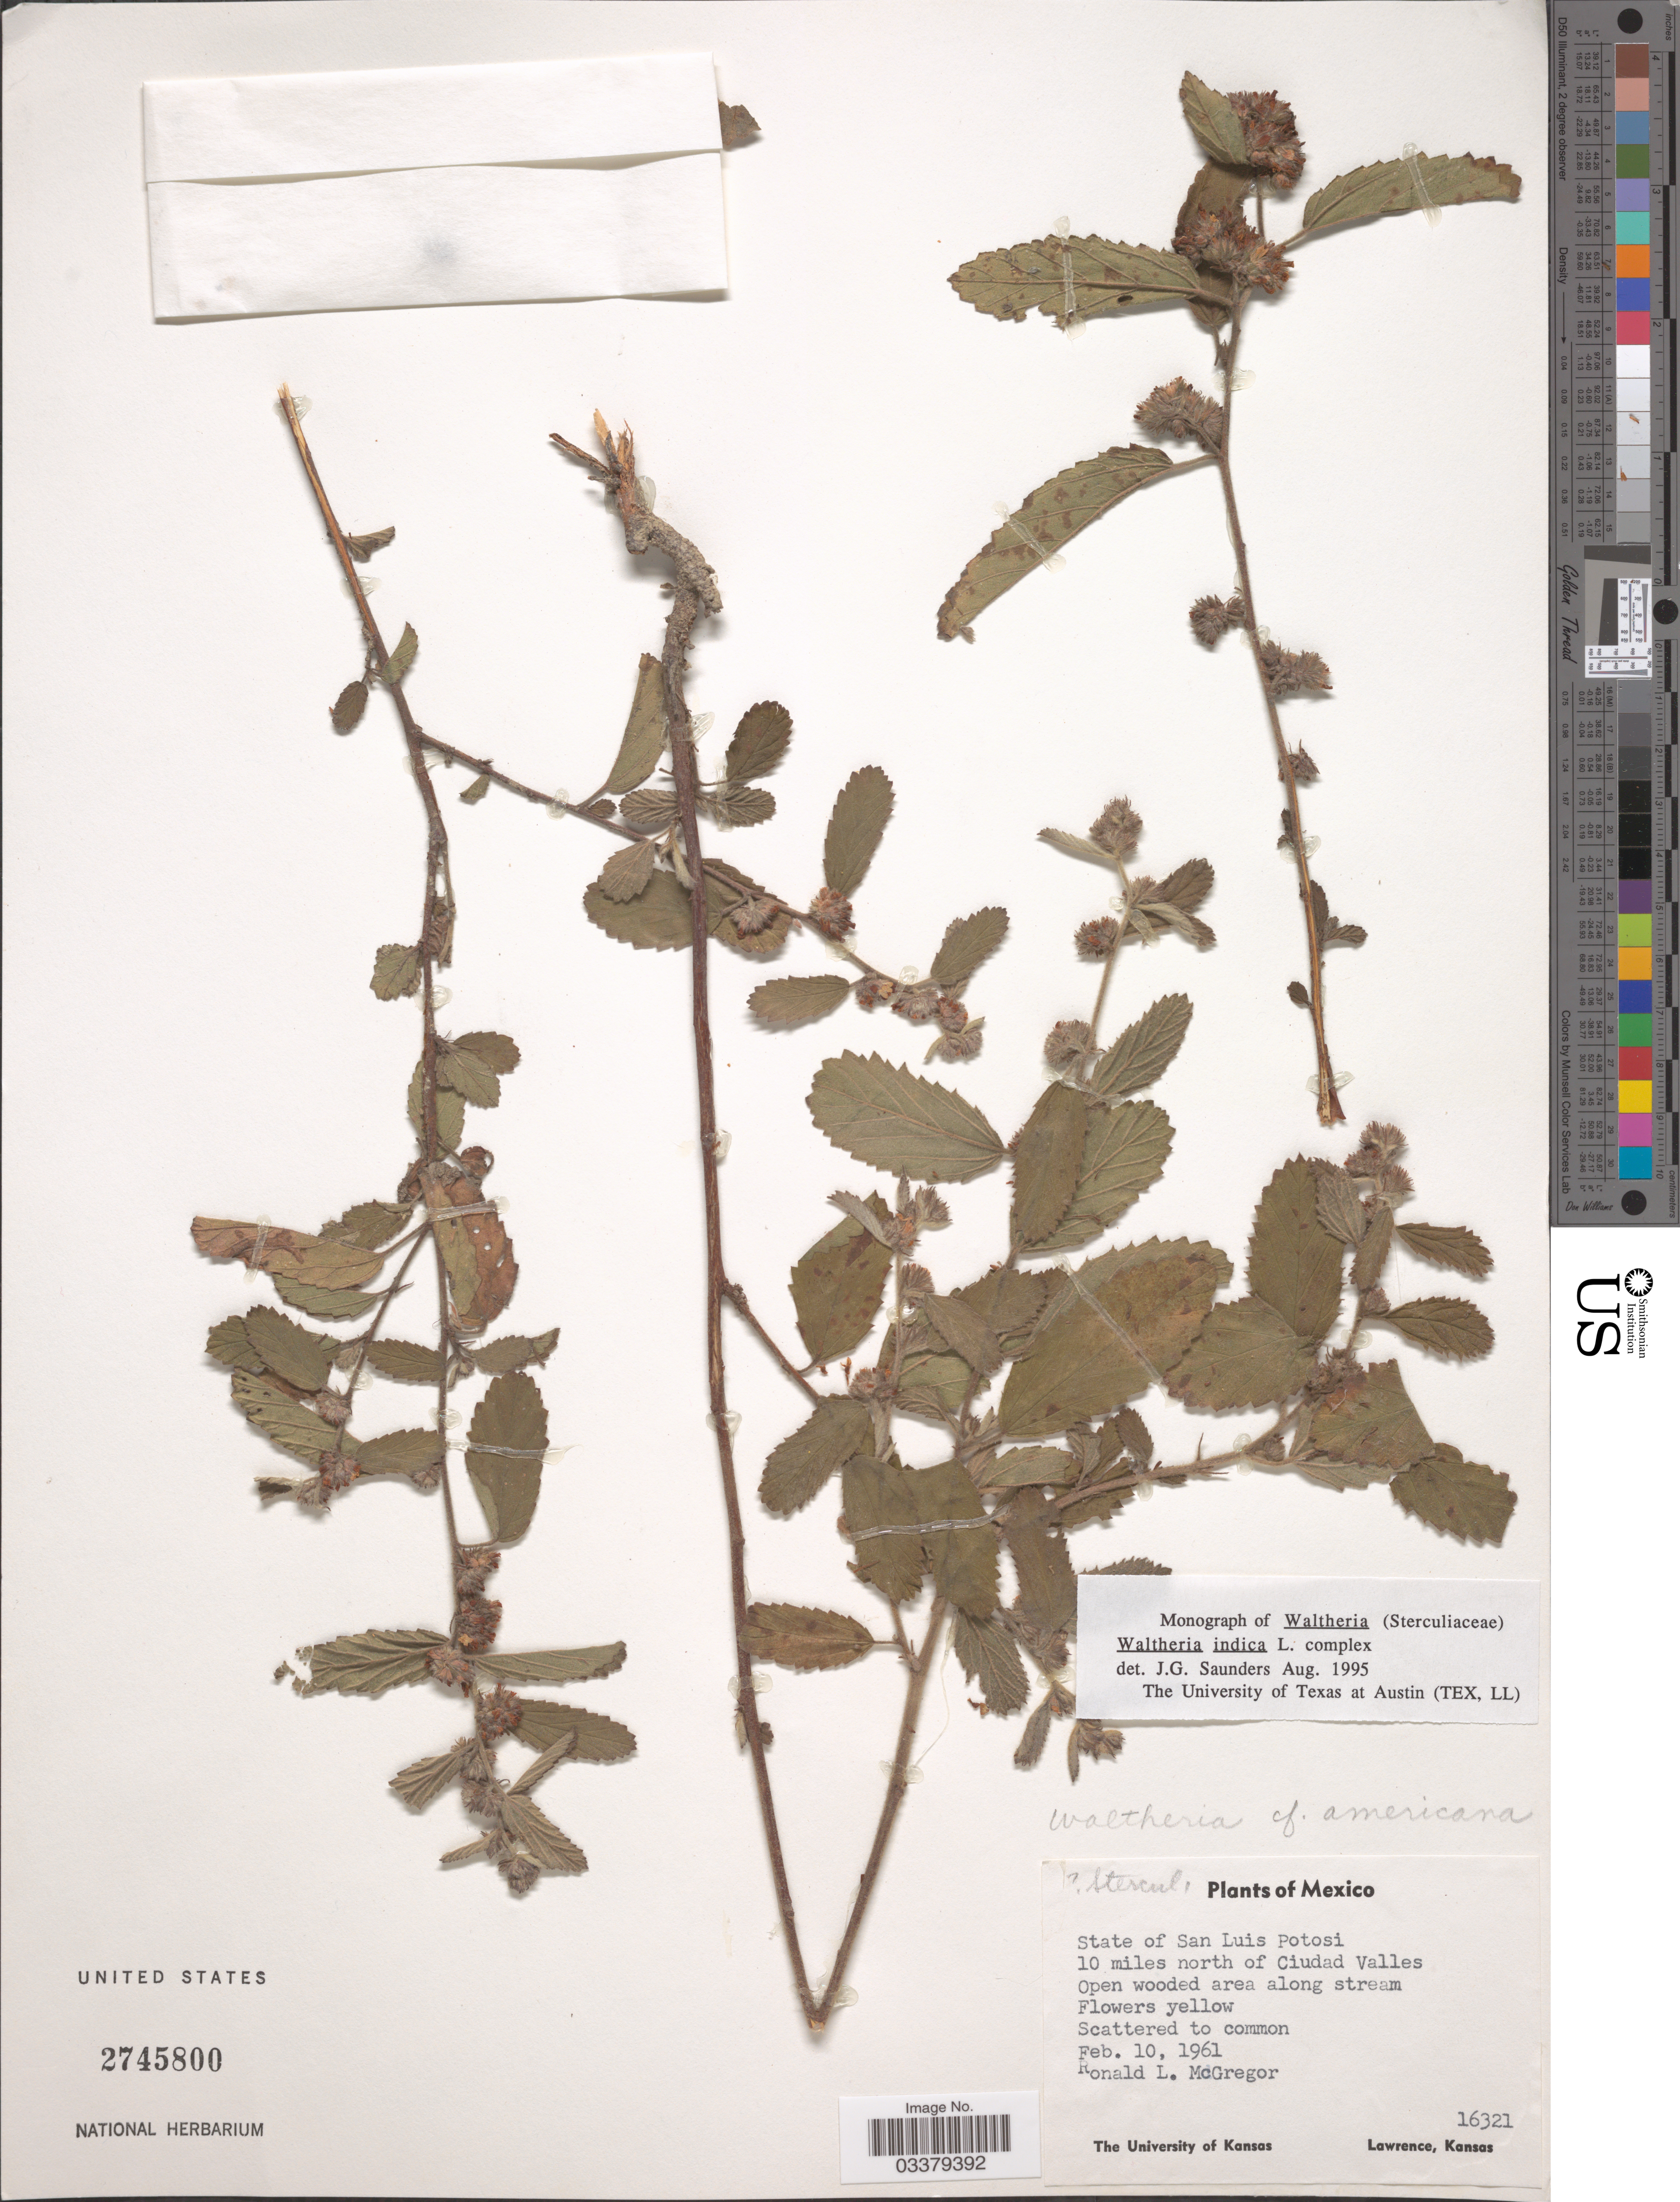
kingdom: Plantae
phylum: Tracheophyta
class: Magnoliopsida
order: Malvales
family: Malvaceae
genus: Waltheria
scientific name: Waltheria indica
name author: L.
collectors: R. L. McGregor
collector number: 16321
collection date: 1961-02-10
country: Mexico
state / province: San Luis Potosí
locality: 10 miles north of Ciudad Valles. Open wooded area along stream.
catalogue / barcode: US 2745800